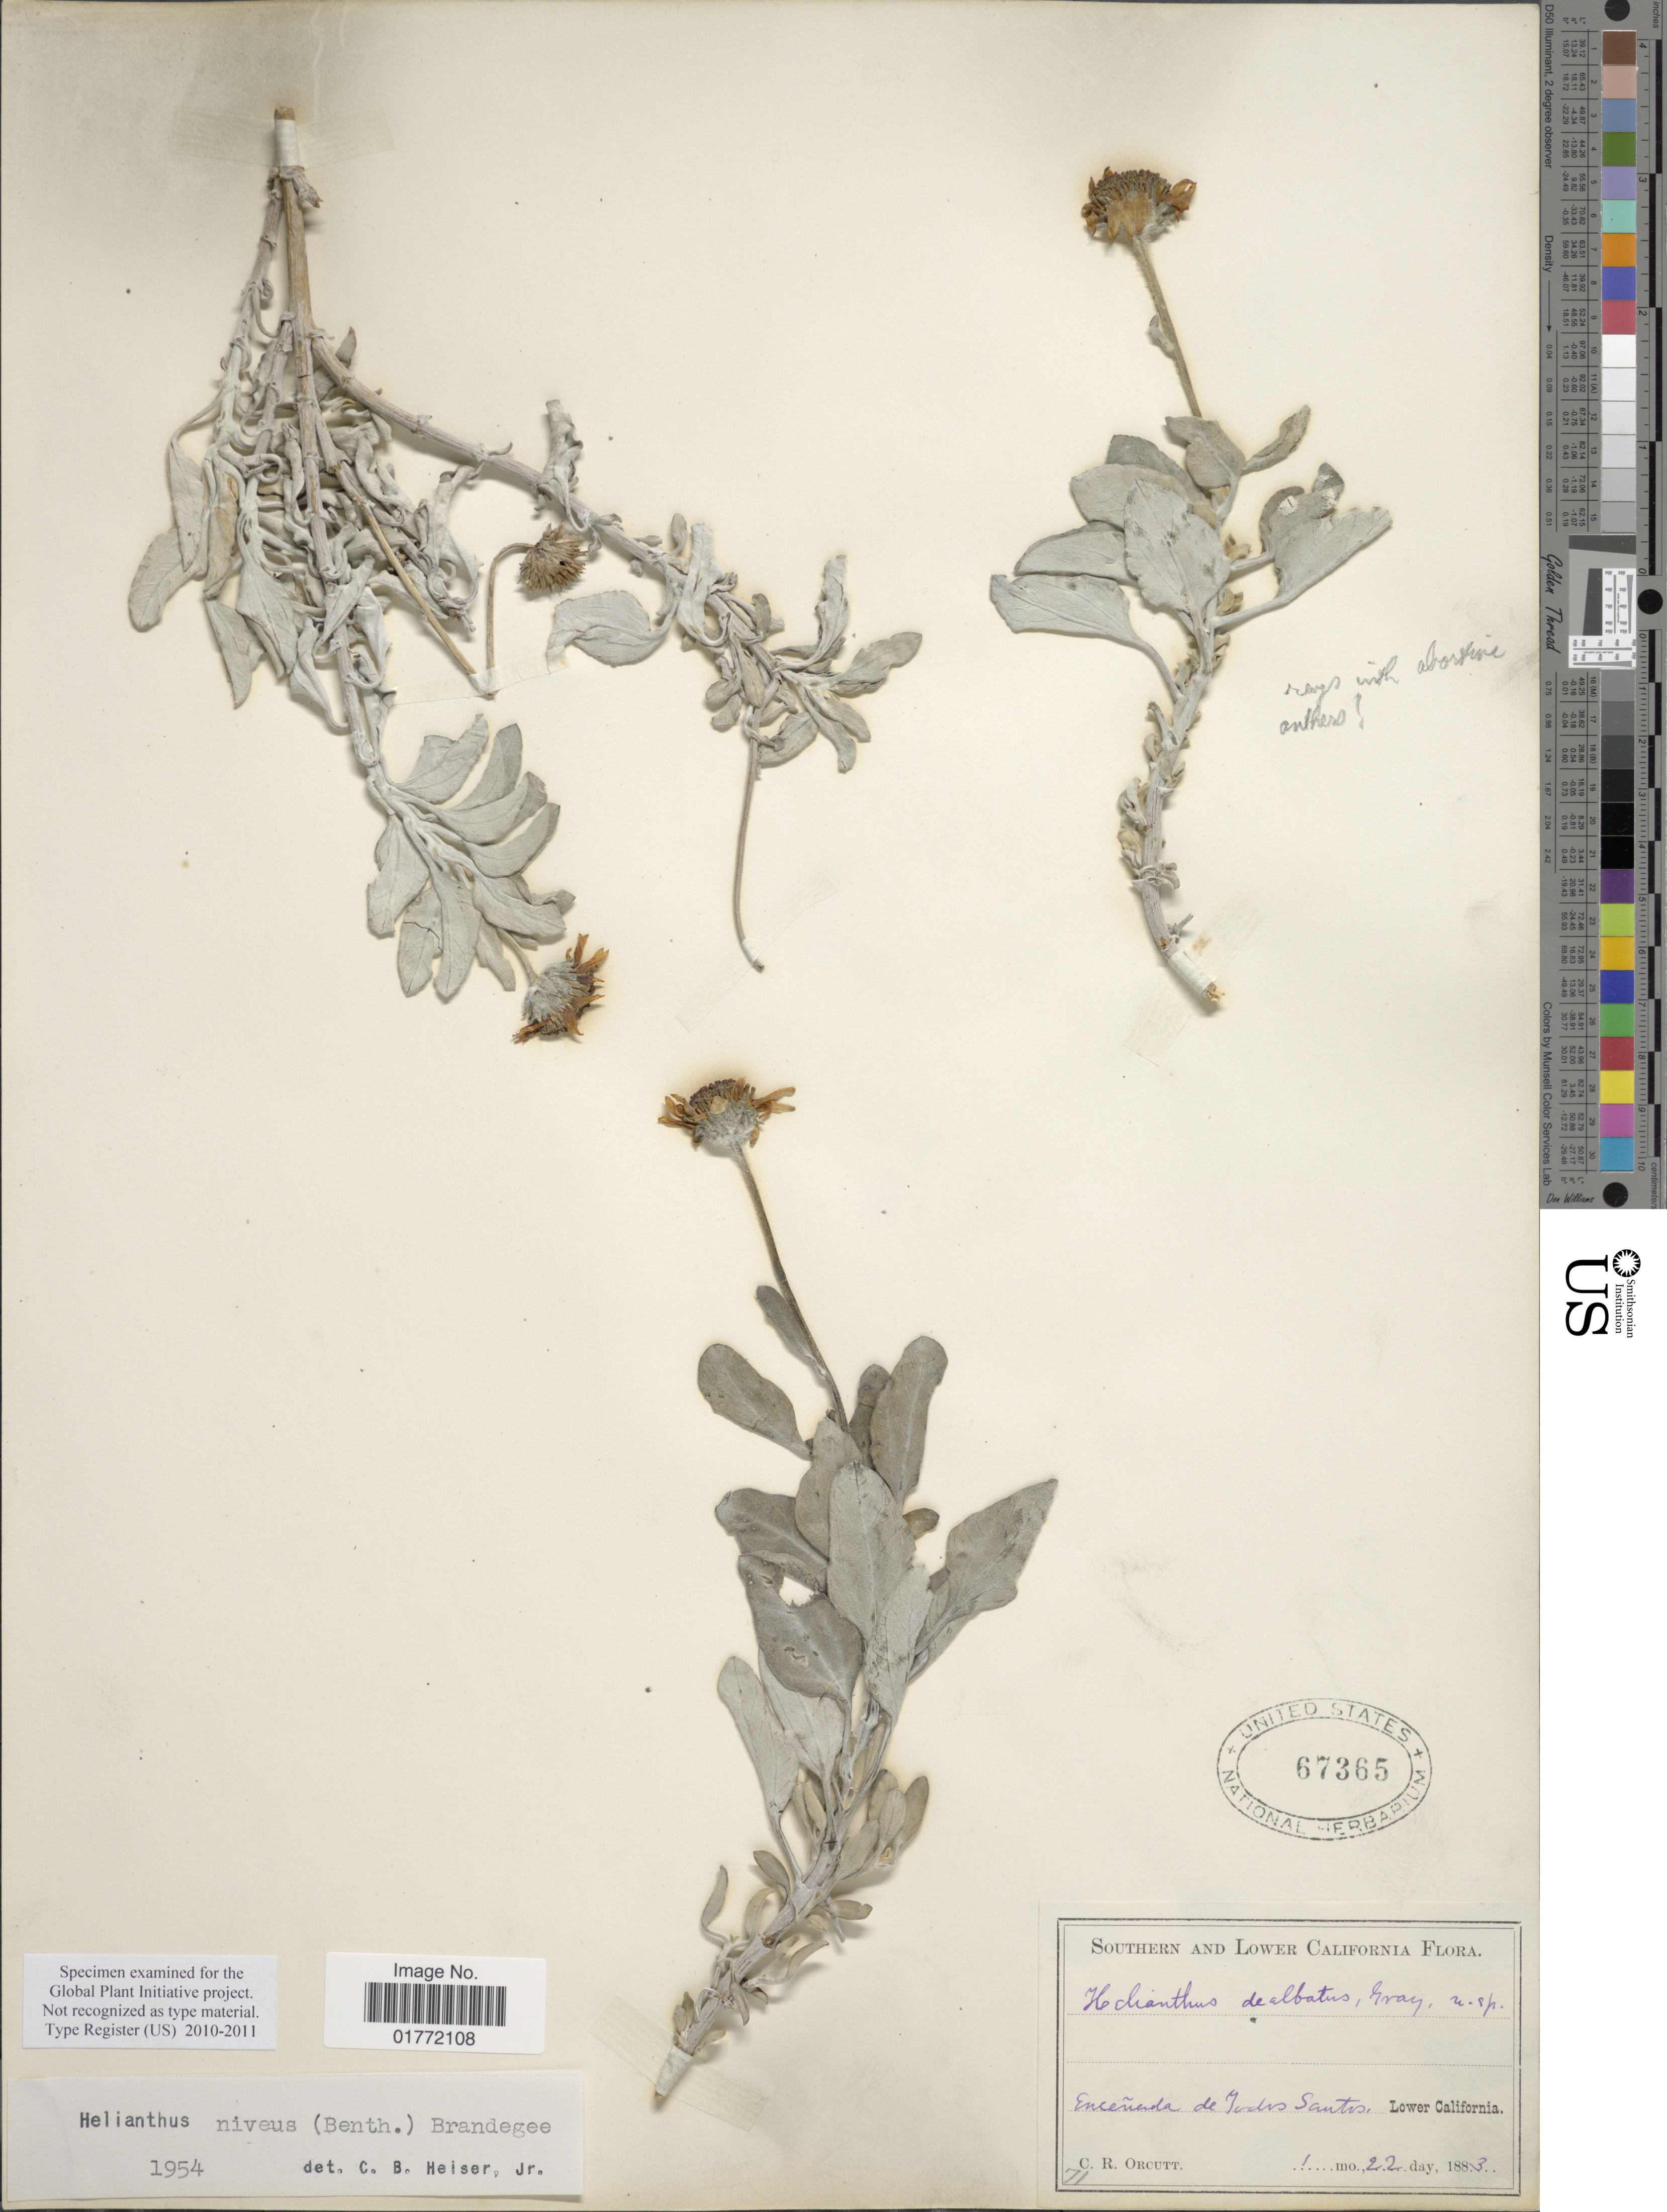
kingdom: Plantae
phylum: Tracheophyta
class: Magnoliopsida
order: Asterales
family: Asteraceae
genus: Helianthus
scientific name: Helianthus niveus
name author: (Benth.) Brandegee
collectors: C. R. Orcutt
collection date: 1883-01-22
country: Mexico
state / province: Baja California Norte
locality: Southern and Lower California, Ensenada de Todos Santos.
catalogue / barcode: US 67365